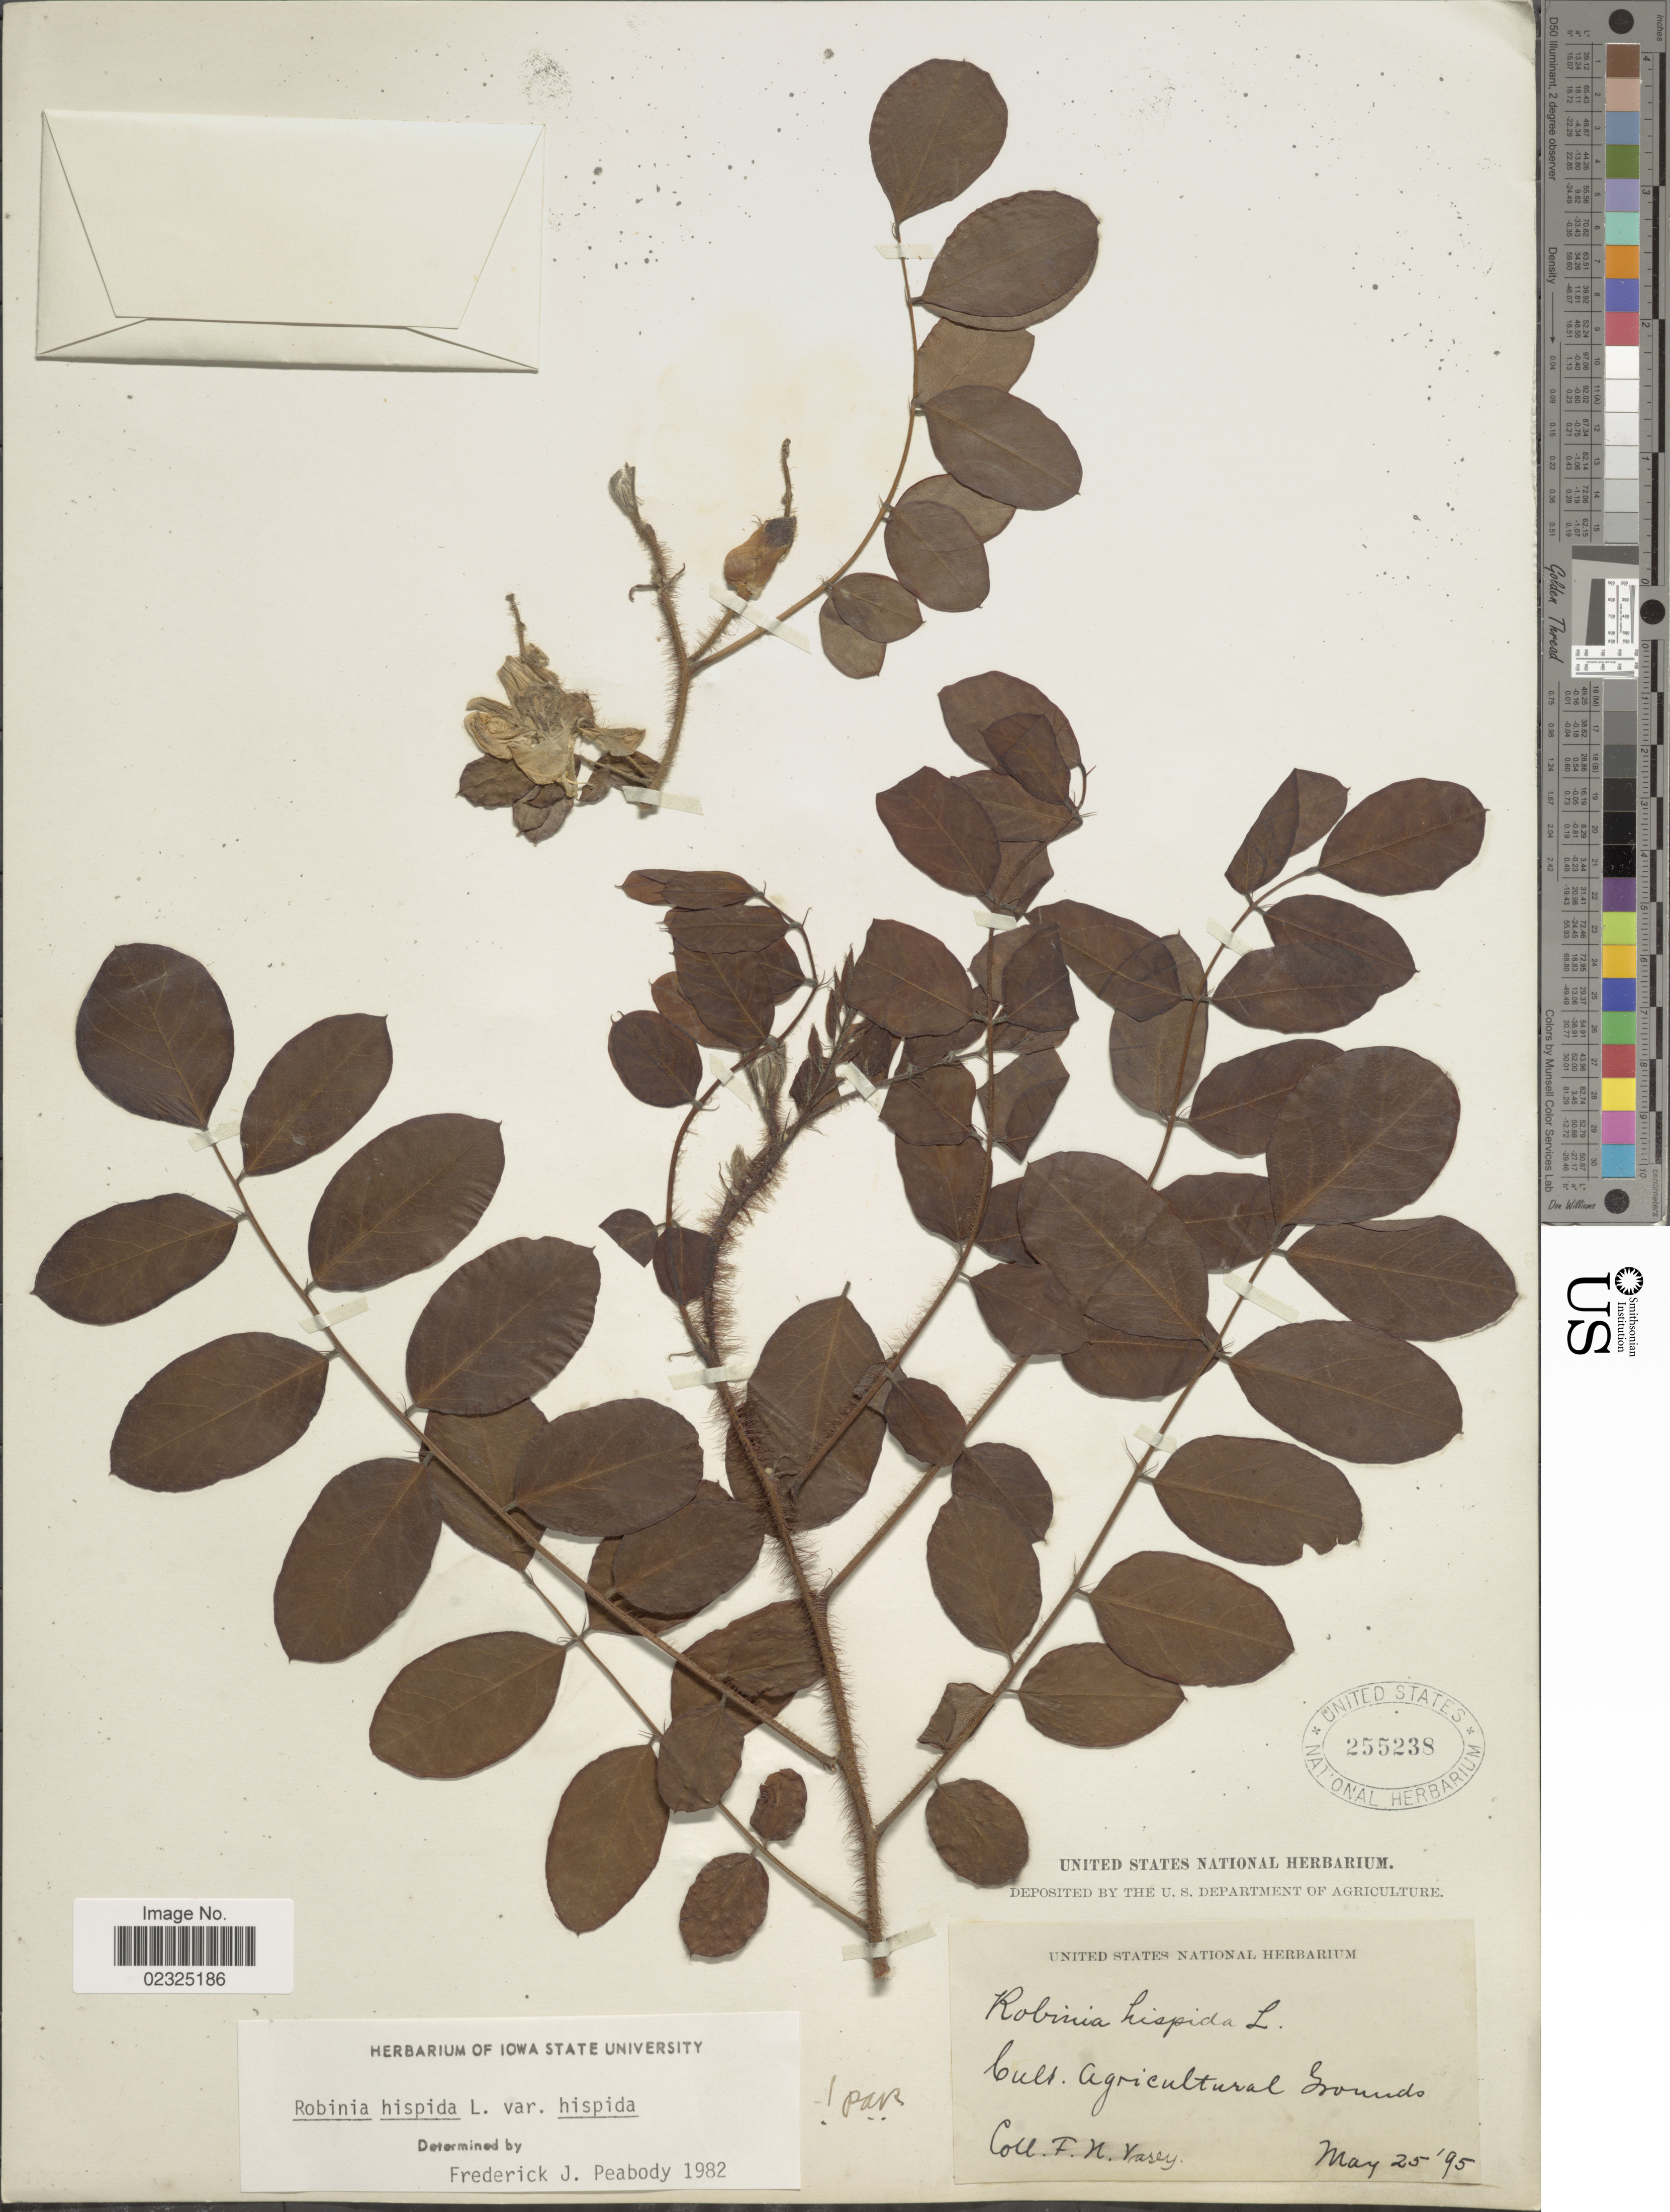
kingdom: Plantae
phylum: Tracheophyta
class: Magnoliopsida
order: Fabales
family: Fabaceae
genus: Robinia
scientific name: Robinia hispida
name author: L.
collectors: F. N. Vasey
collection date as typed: Transcribed d/m/y: 25/5/95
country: United States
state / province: District of Columbia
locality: Cult. Agricultural Grounds.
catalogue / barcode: US 255238